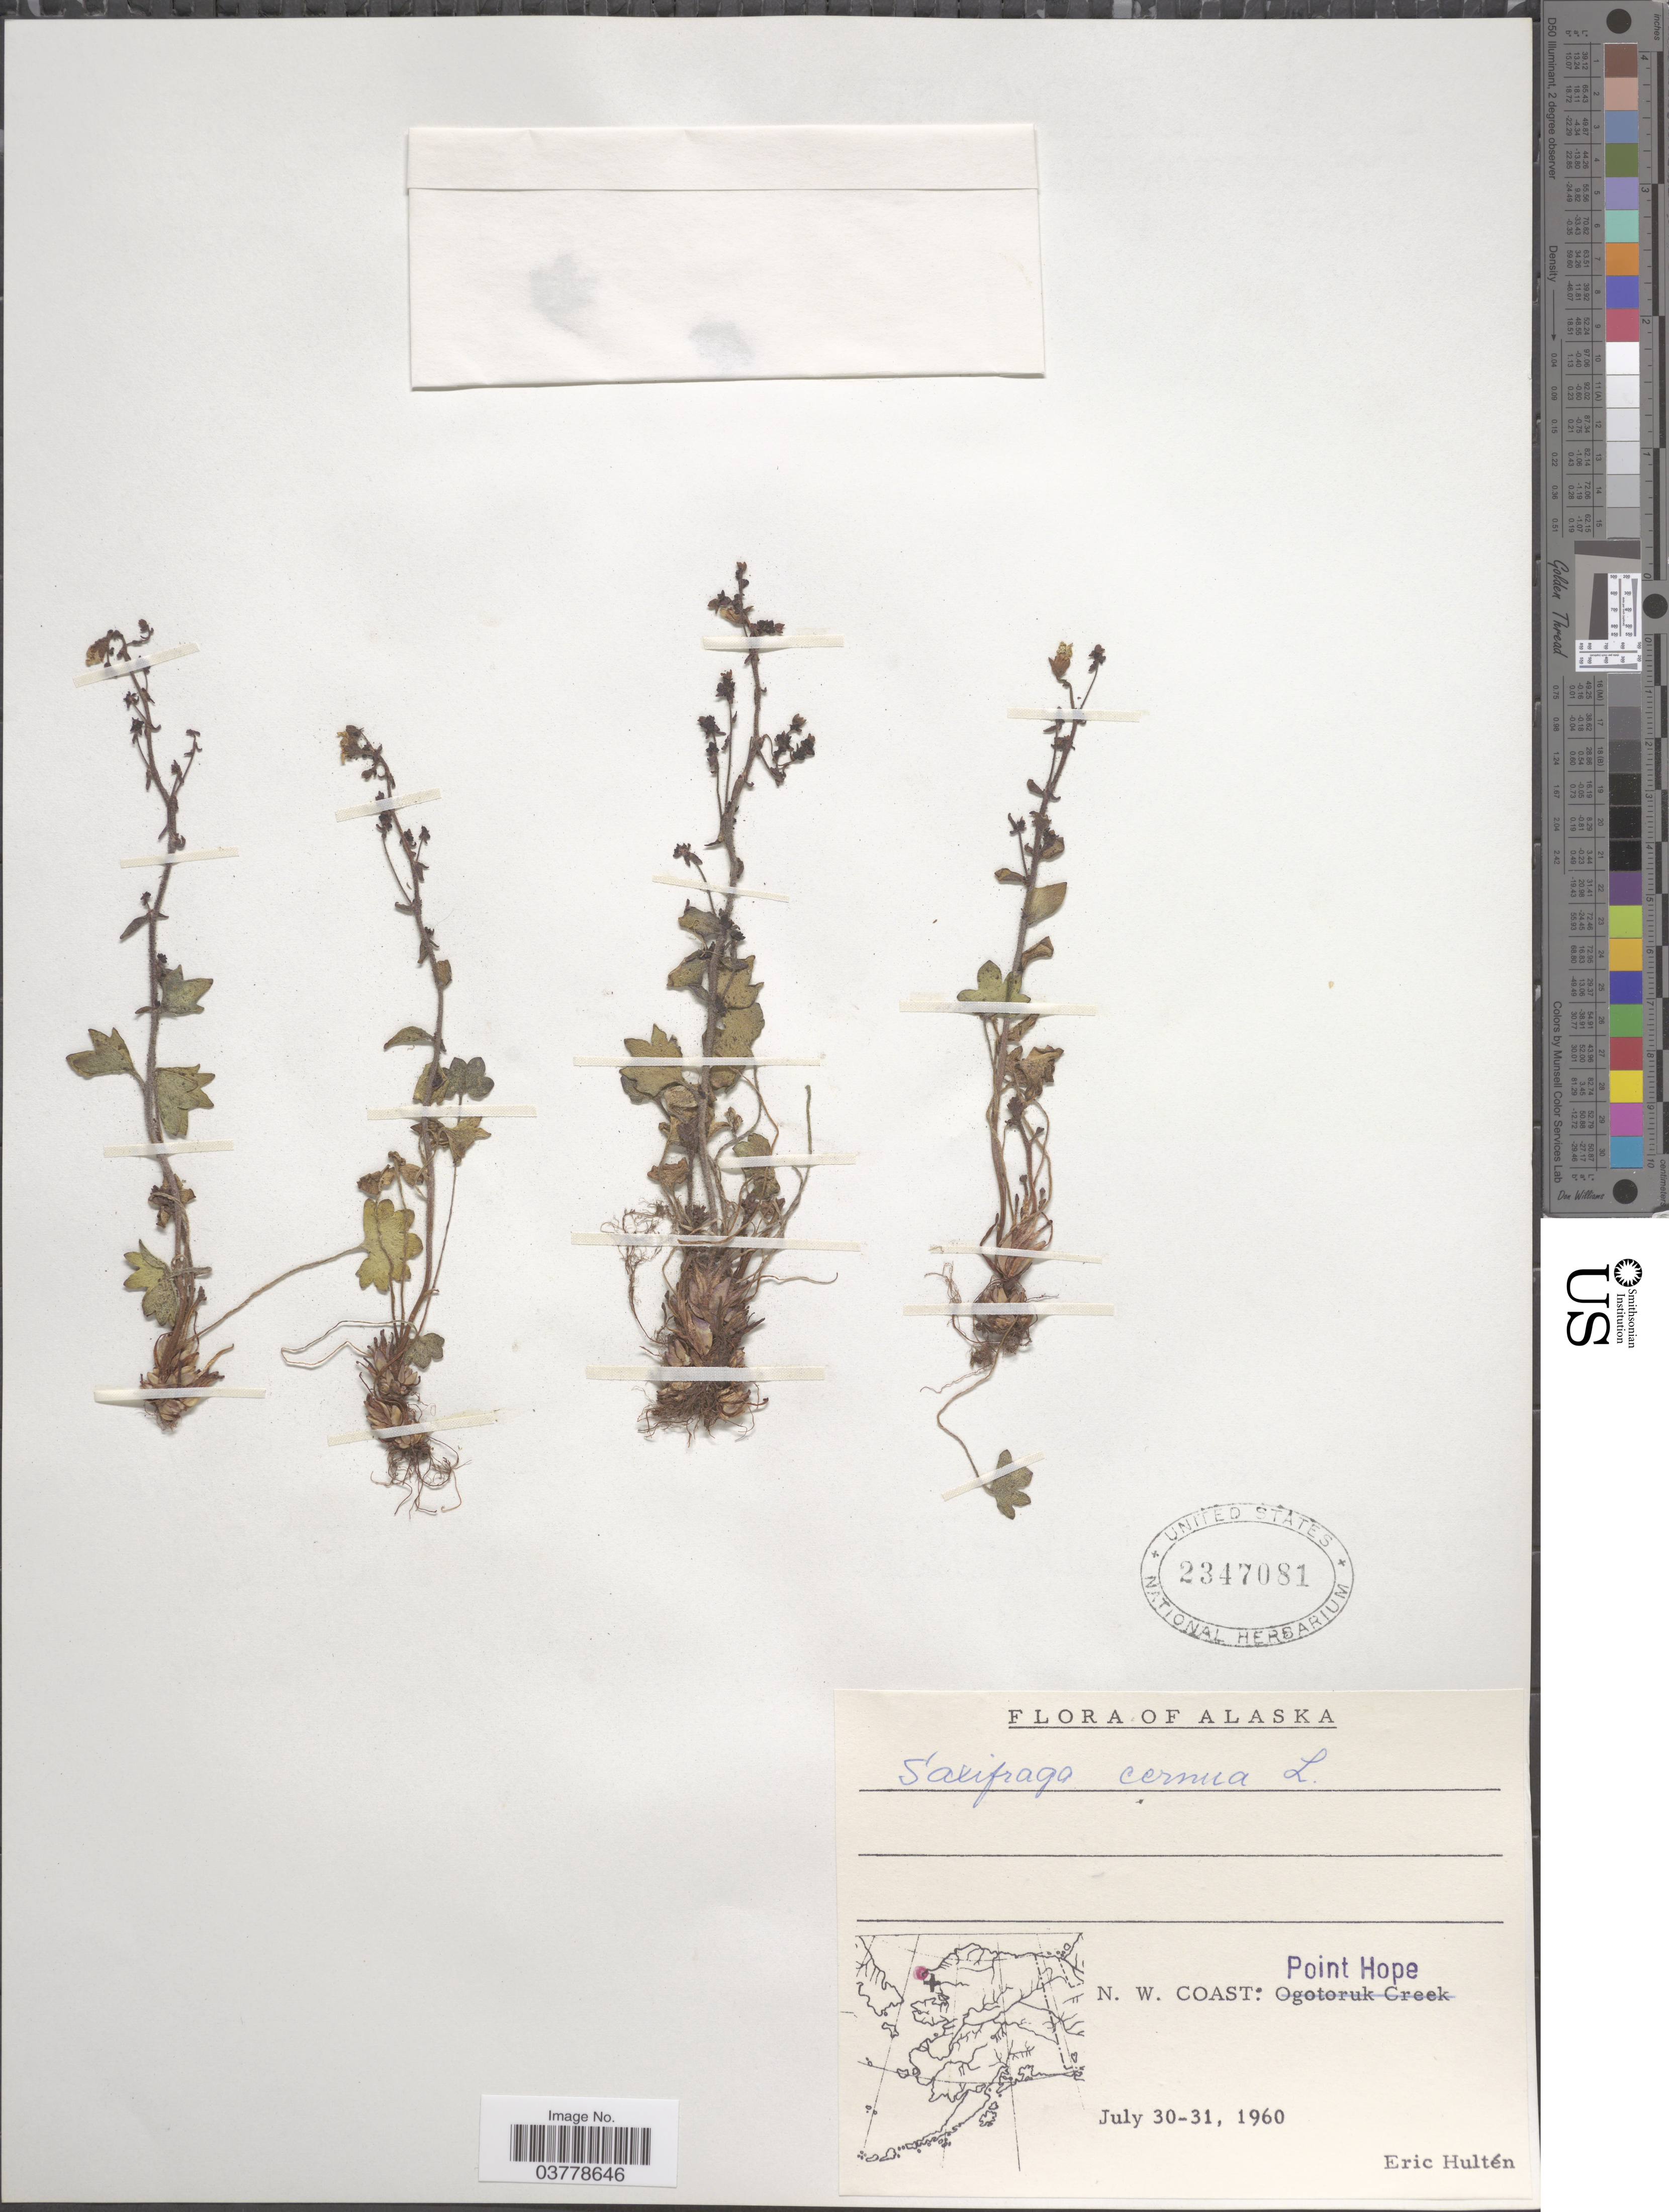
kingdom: Plantae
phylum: Tracheophyta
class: Magnoliopsida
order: Saxifragales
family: Saxifragaceae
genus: Saxifraga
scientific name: Saxifraga cernua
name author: L.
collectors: E. G. Hultén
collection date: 1960-07-30/1960-07-31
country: United States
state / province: Alaska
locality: N. W. Coast: Point Hope.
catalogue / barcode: US 2347081